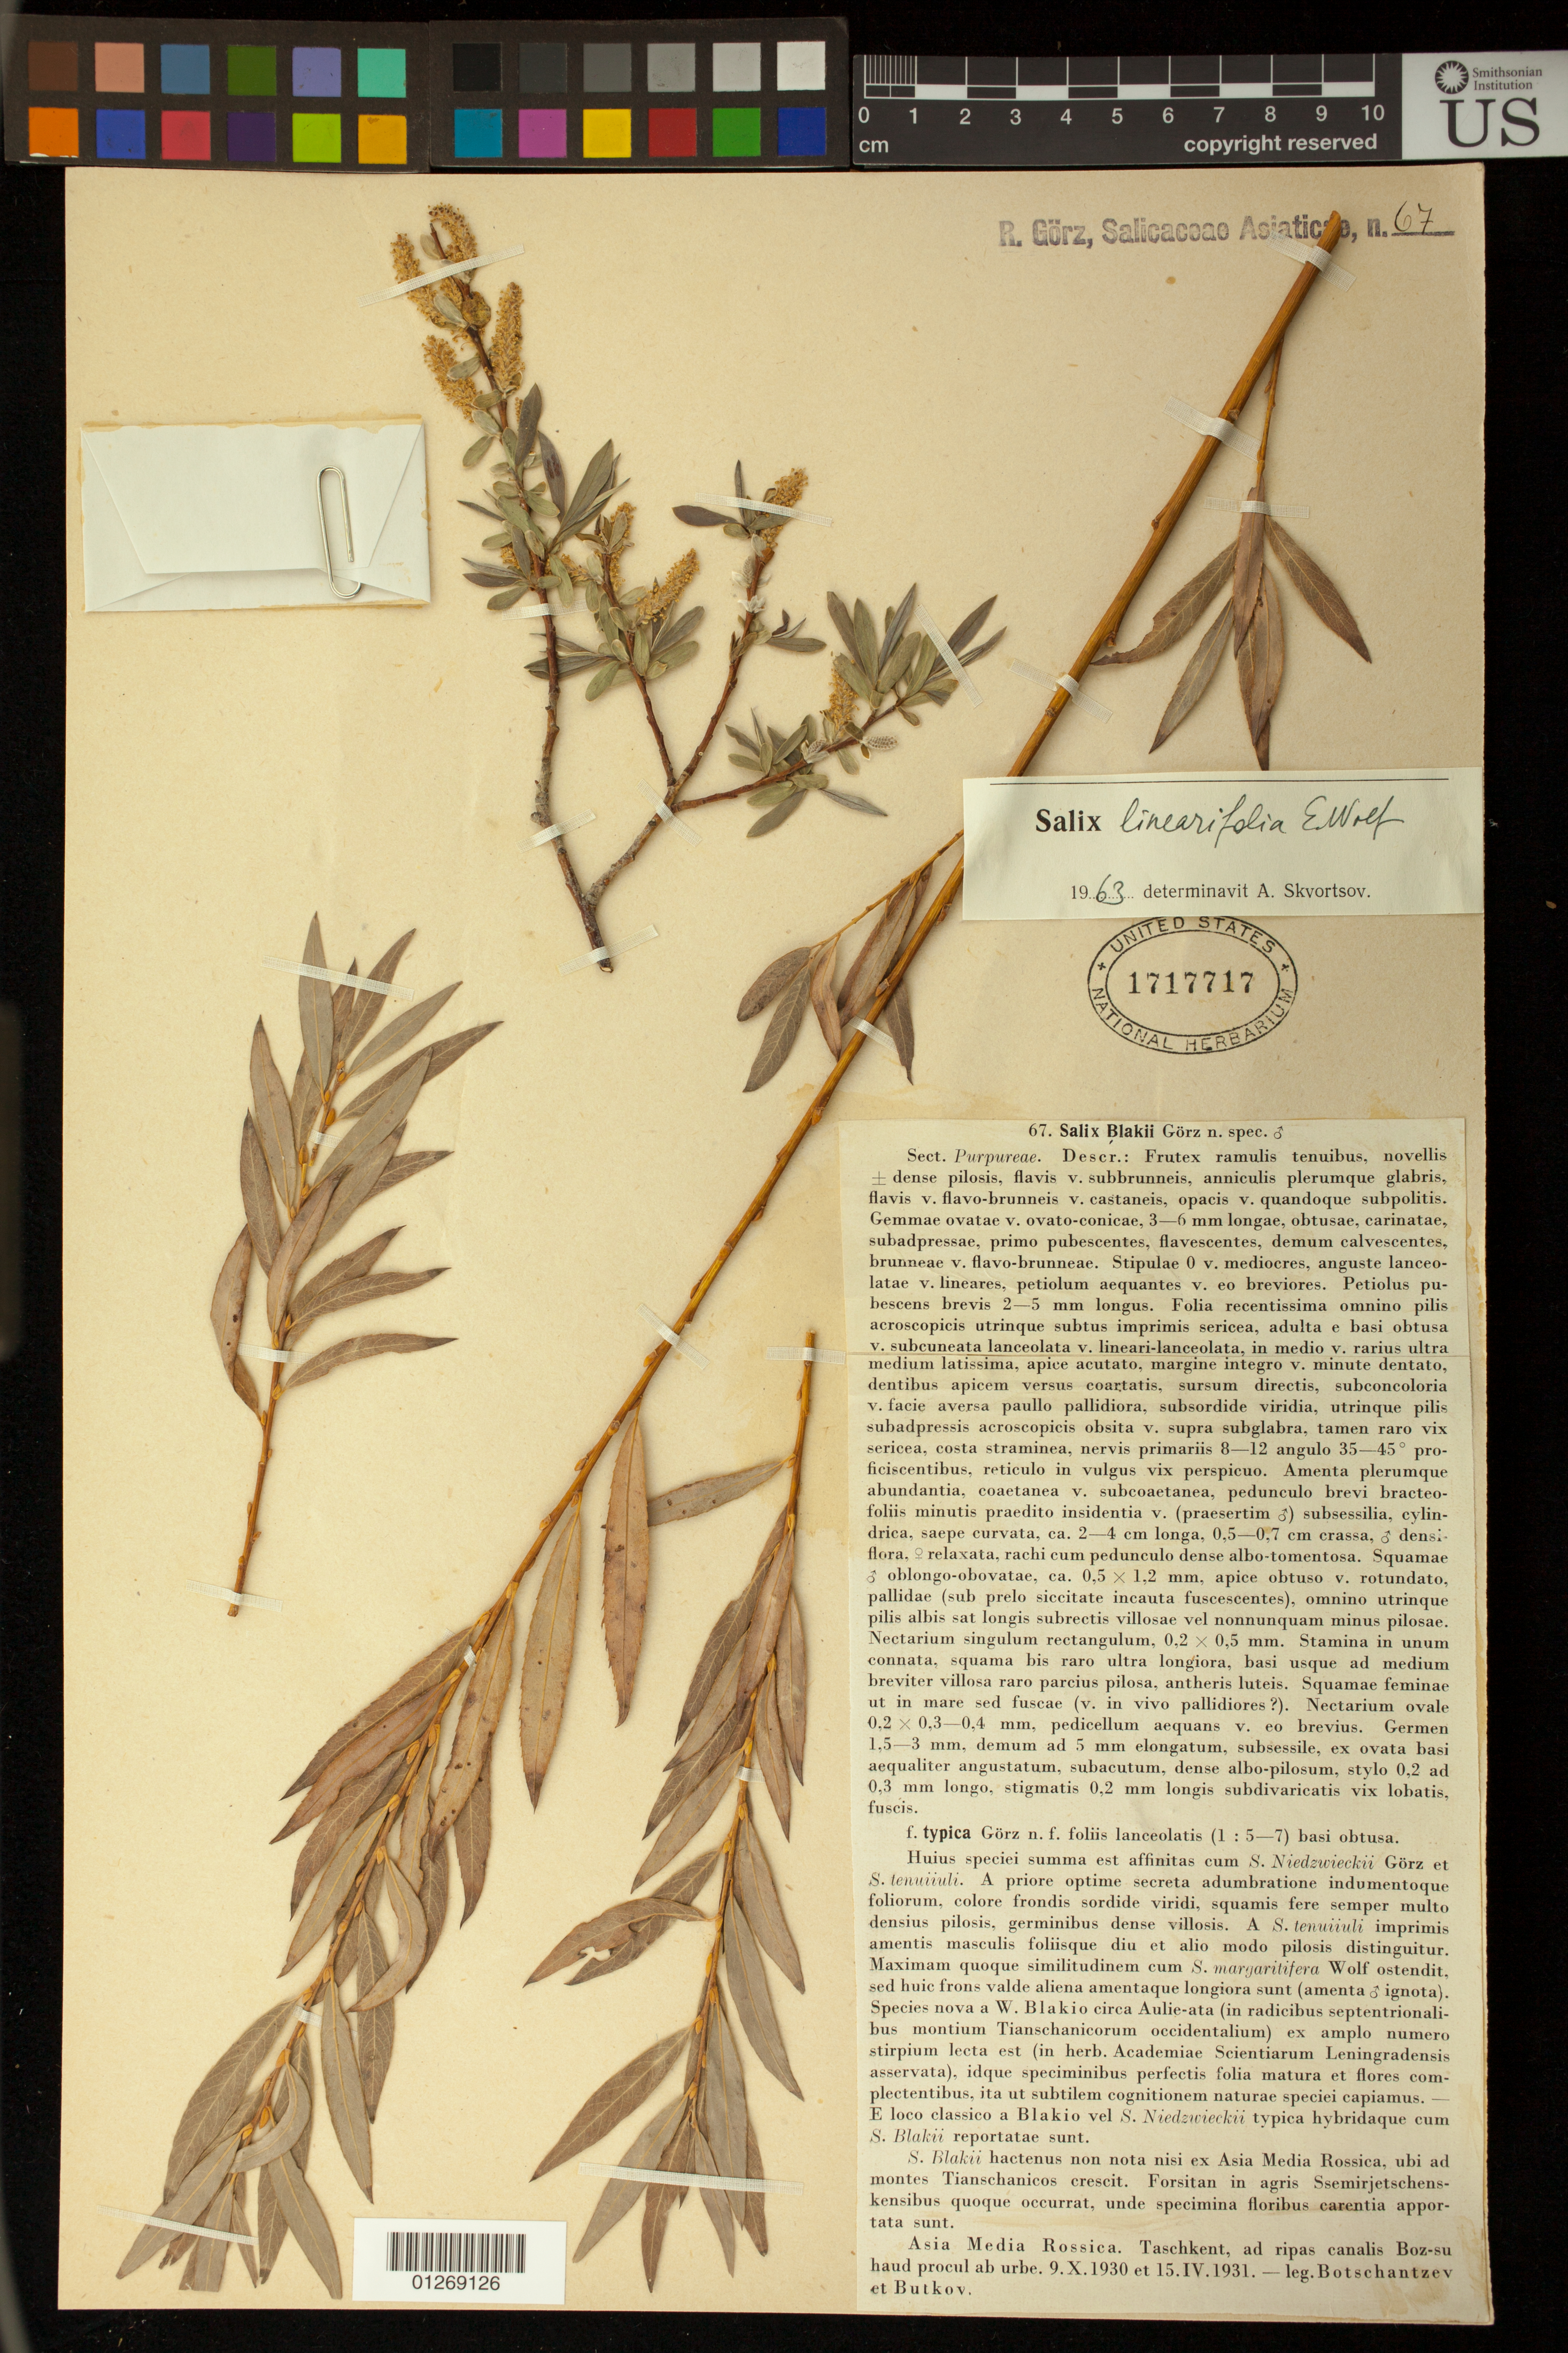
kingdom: Plantae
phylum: Tracheophyta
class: Magnoliopsida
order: Malpighiales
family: Salicaceae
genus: Salix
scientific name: Salix blakii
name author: Goerz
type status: Possible Type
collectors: V. P. Botschantzev & A. Butkov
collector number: Salic. Asiat. 67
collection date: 1930-10-09,1931-04-15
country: Uzbekistan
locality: Asia Media Rossica. Taschkent ad ripas canalis Boz-su haud procul ab urbe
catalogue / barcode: US 1717717